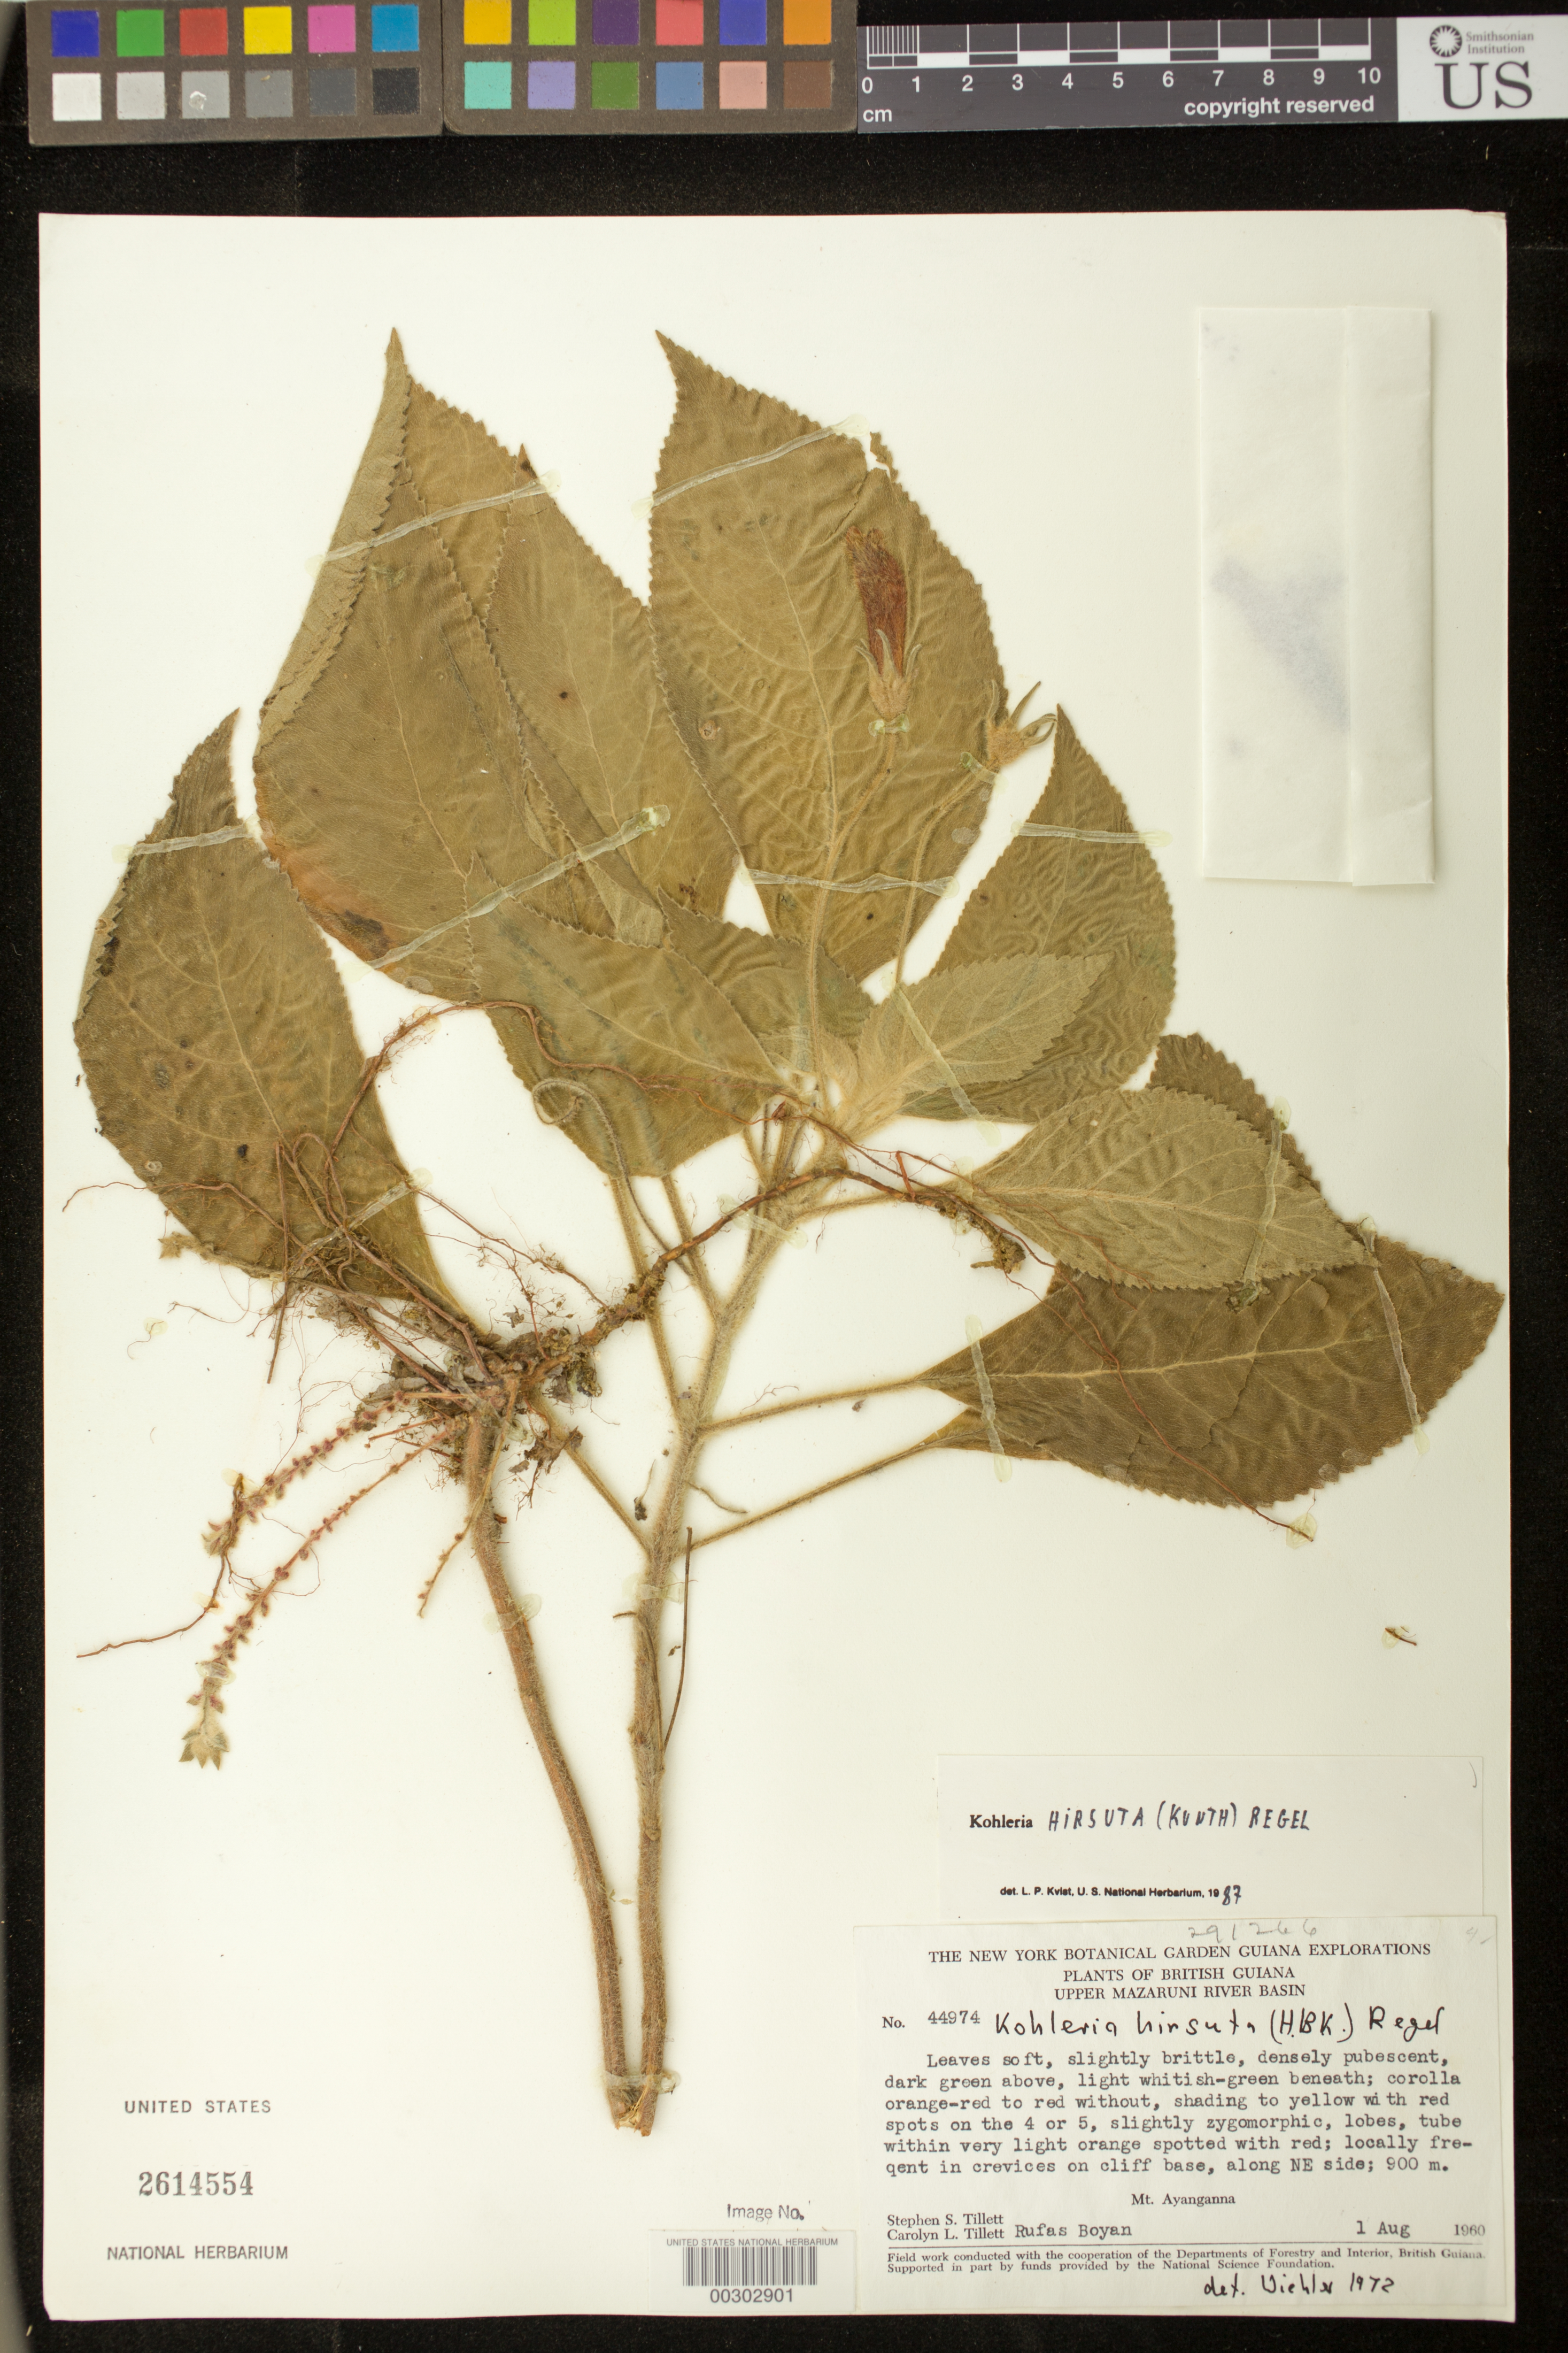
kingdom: Plantae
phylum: Tracheophyta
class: Magnoliopsida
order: Lamiales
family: Gesneriaceae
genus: Kohleria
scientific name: Kohleria hirsuta var. hirsuta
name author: (Kunth) Regel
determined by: Skog, Laurence E.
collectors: S. S. Tillett, C. L. Tillett & R. Boyan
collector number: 44974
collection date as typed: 01 Aug 1960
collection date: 1960-08-01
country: Guyana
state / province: Cuyuni-Mazaruni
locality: Upper Mazaruni River basin, Mt Ayanganna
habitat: In crevices on cliff base along NE side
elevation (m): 900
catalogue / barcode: US 2614554